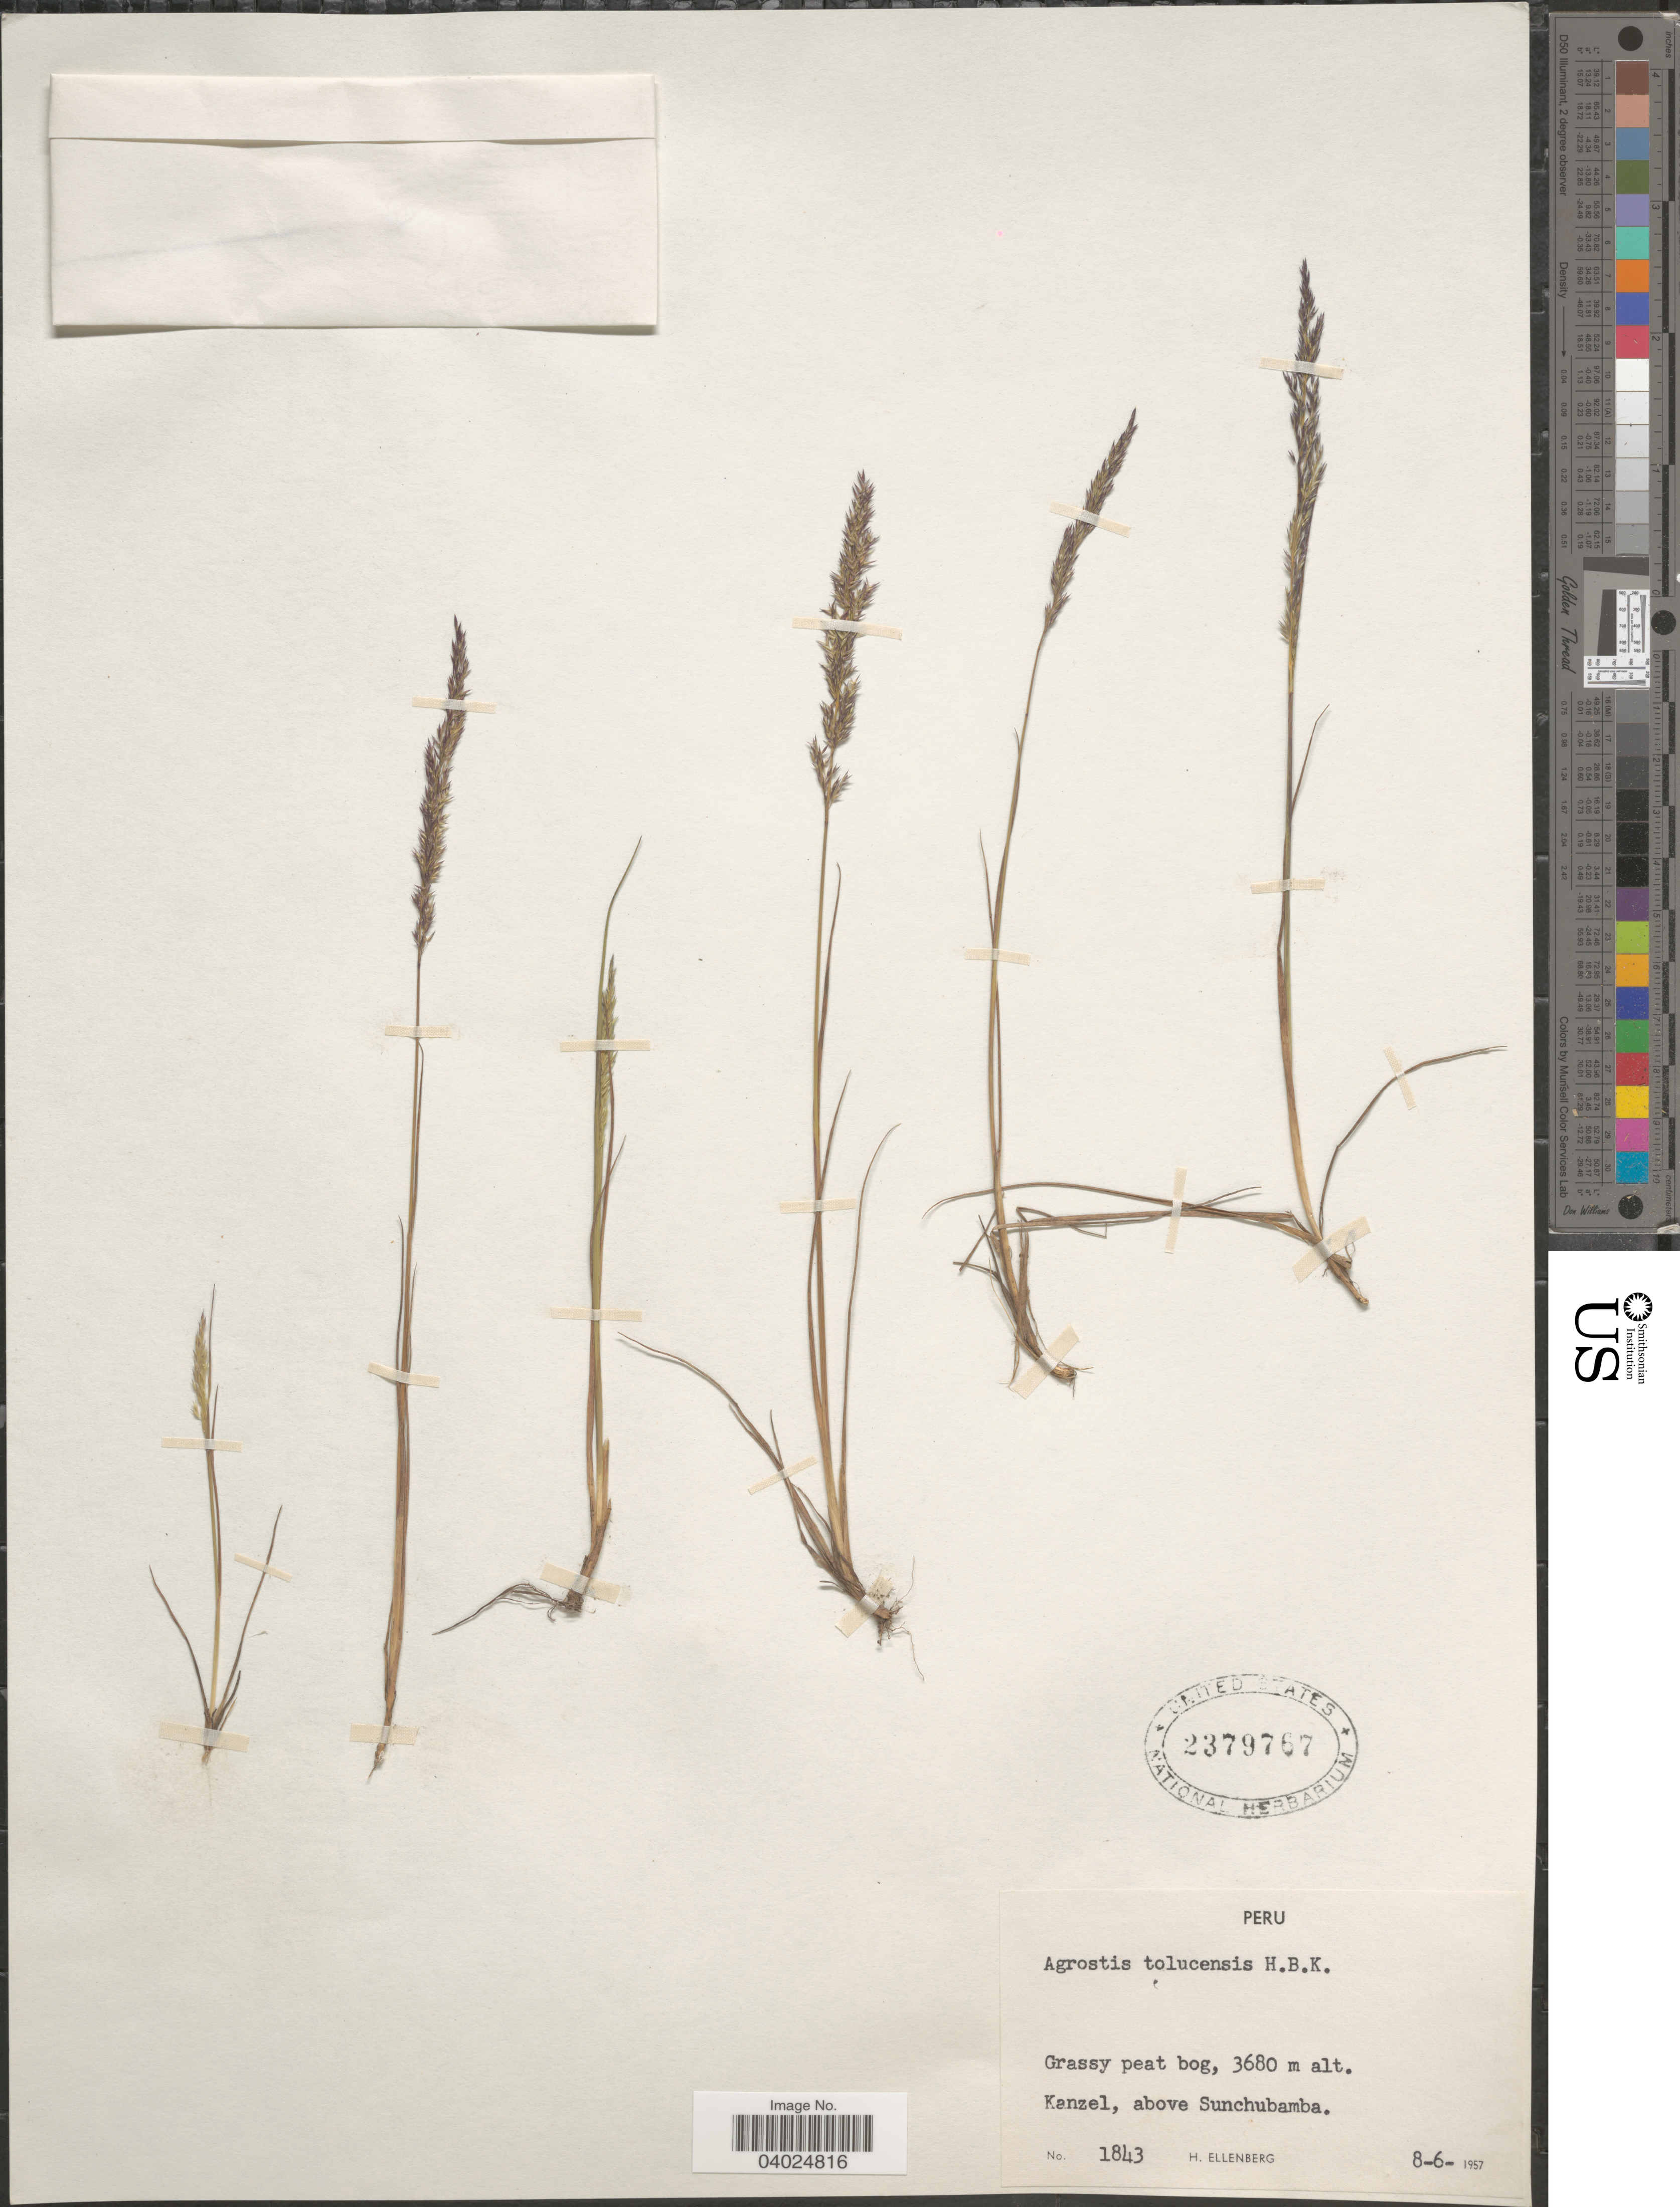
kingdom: Plantae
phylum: Tracheophyta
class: Liliopsida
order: Poales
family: Poaceae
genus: Agrostis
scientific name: Agrostis tolucensis Kunth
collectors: H. Ellenberg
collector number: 1843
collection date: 1957-06-08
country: Peru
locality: Kanzel, above Sunchubamba.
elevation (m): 3680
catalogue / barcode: US 2379767